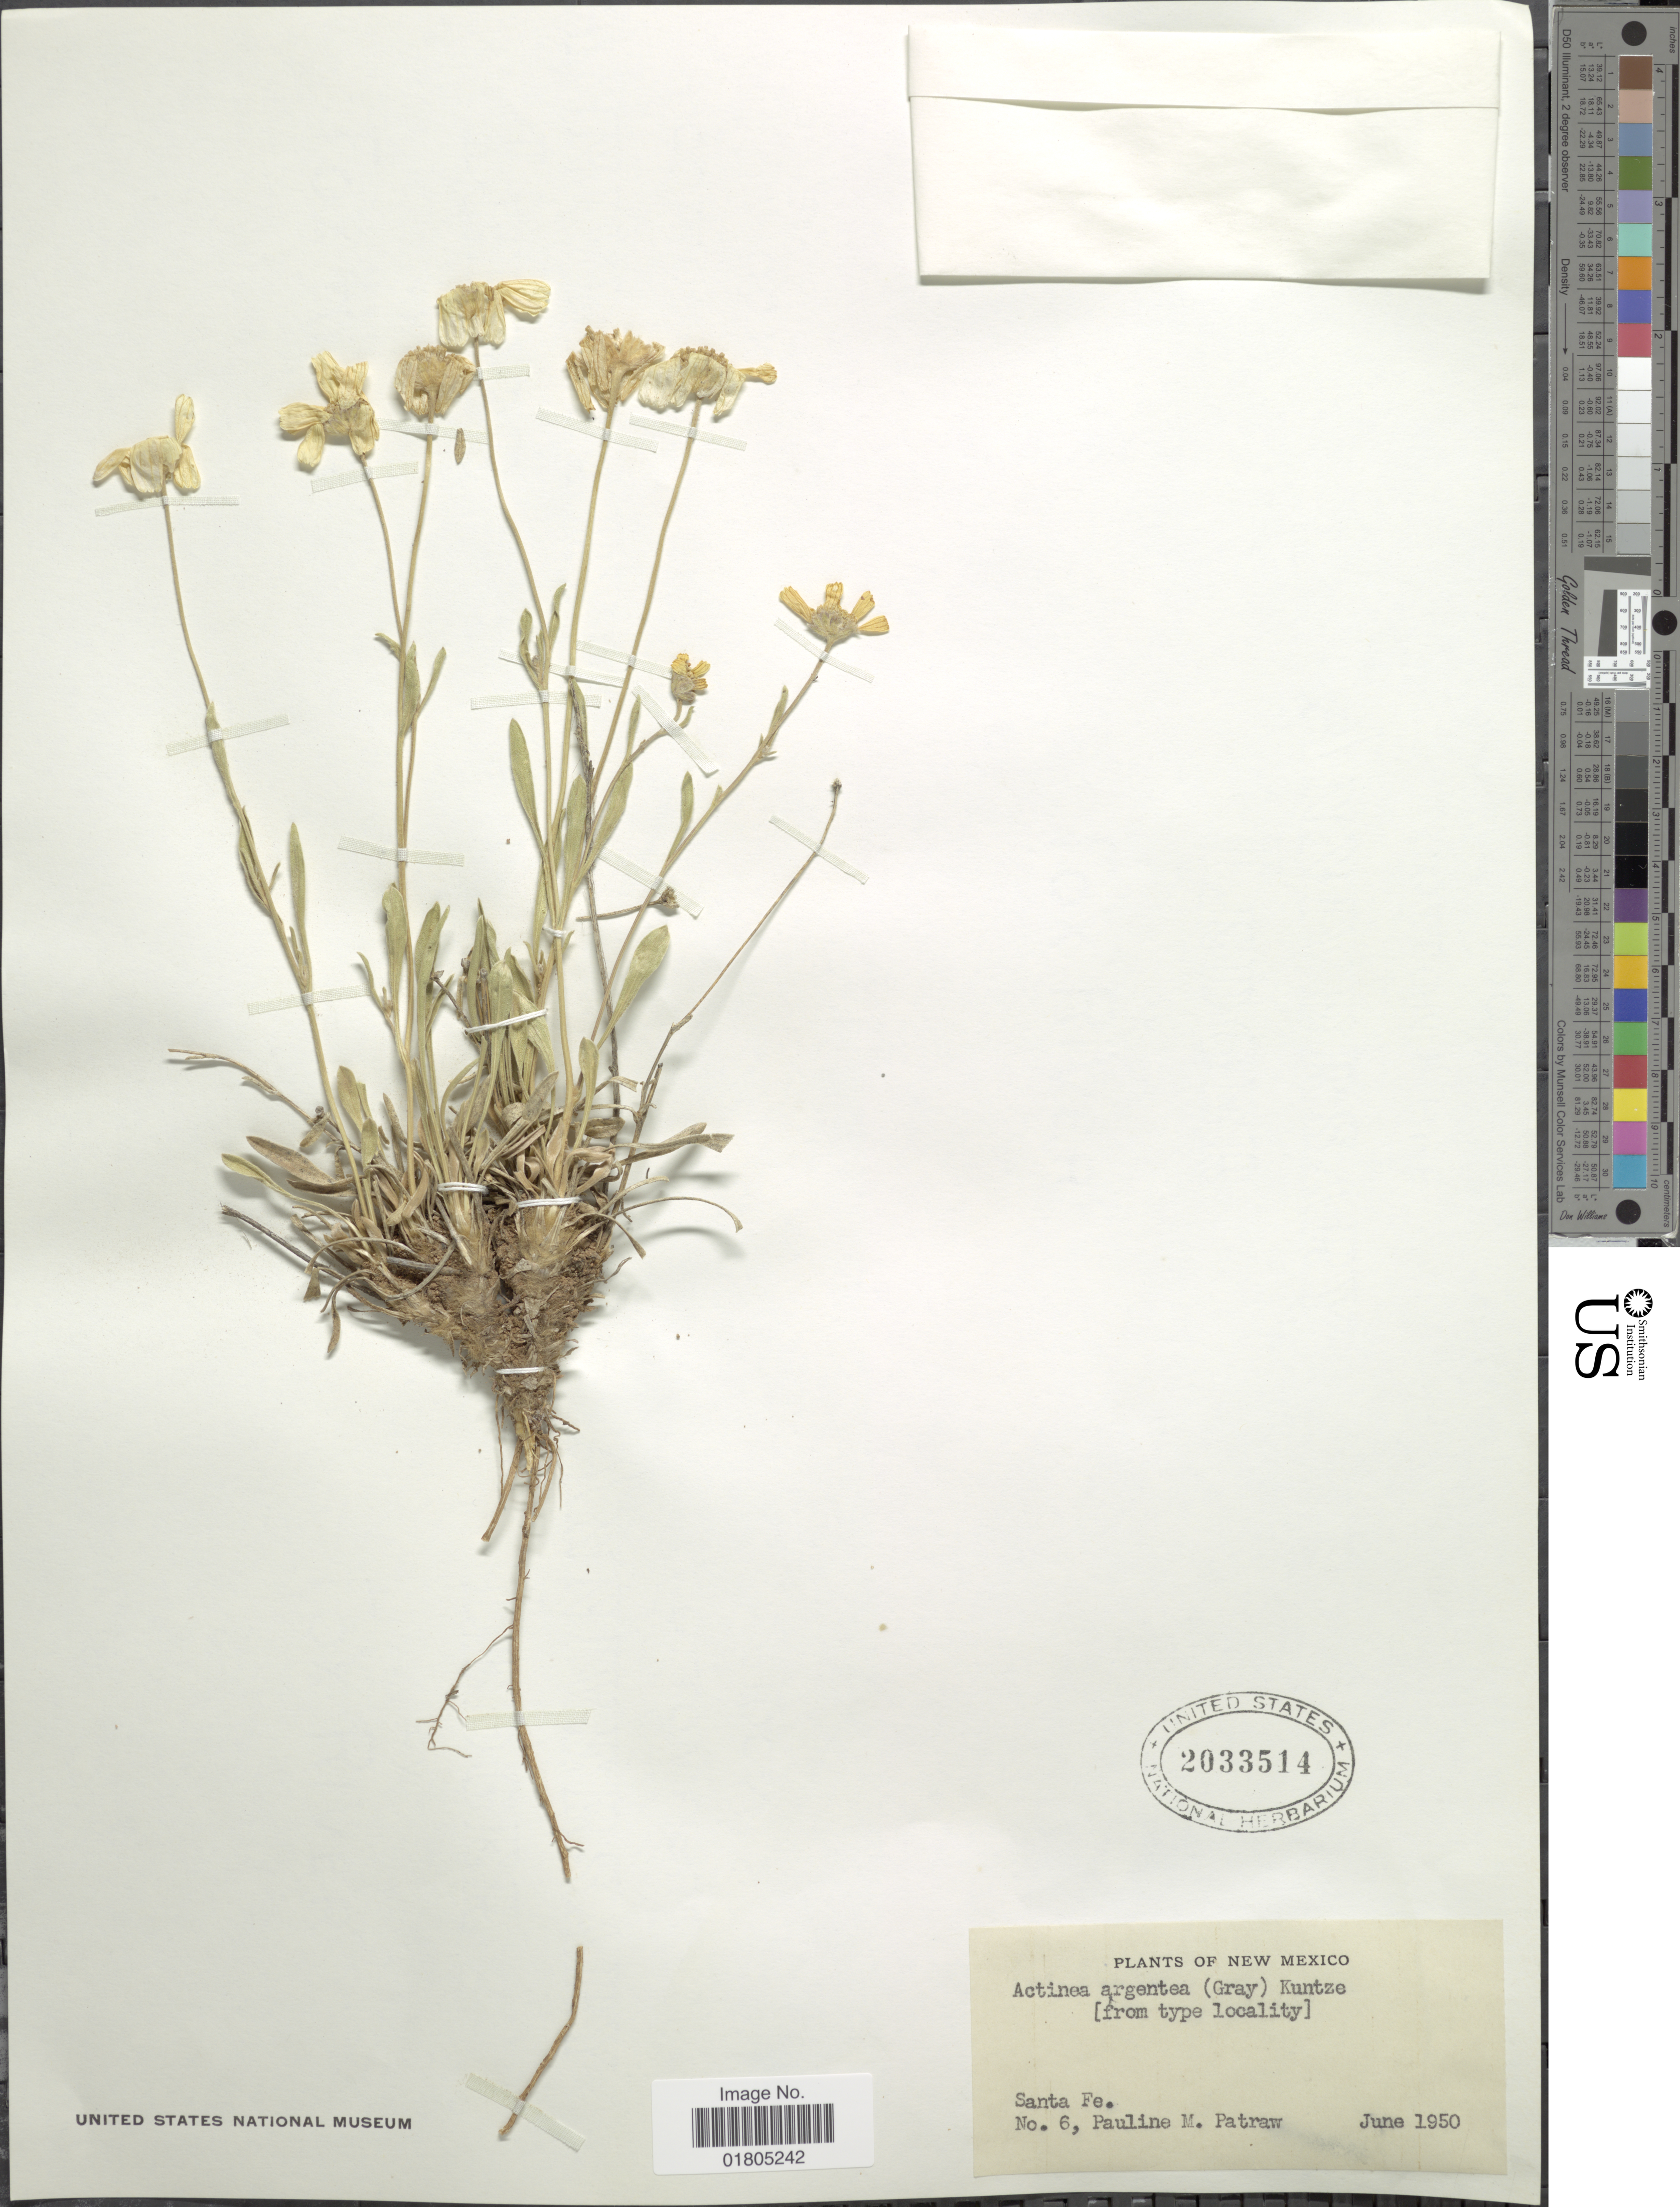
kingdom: Plantae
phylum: Tracheophyta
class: Magnoliopsida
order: Asterales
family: Asteraceae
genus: Actinea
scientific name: Actinea argentea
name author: (A. Gray) Kuntze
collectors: P. Patraw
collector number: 6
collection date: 1950-06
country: United States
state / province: New Mexico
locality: Santa Fe.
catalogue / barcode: US 2033514